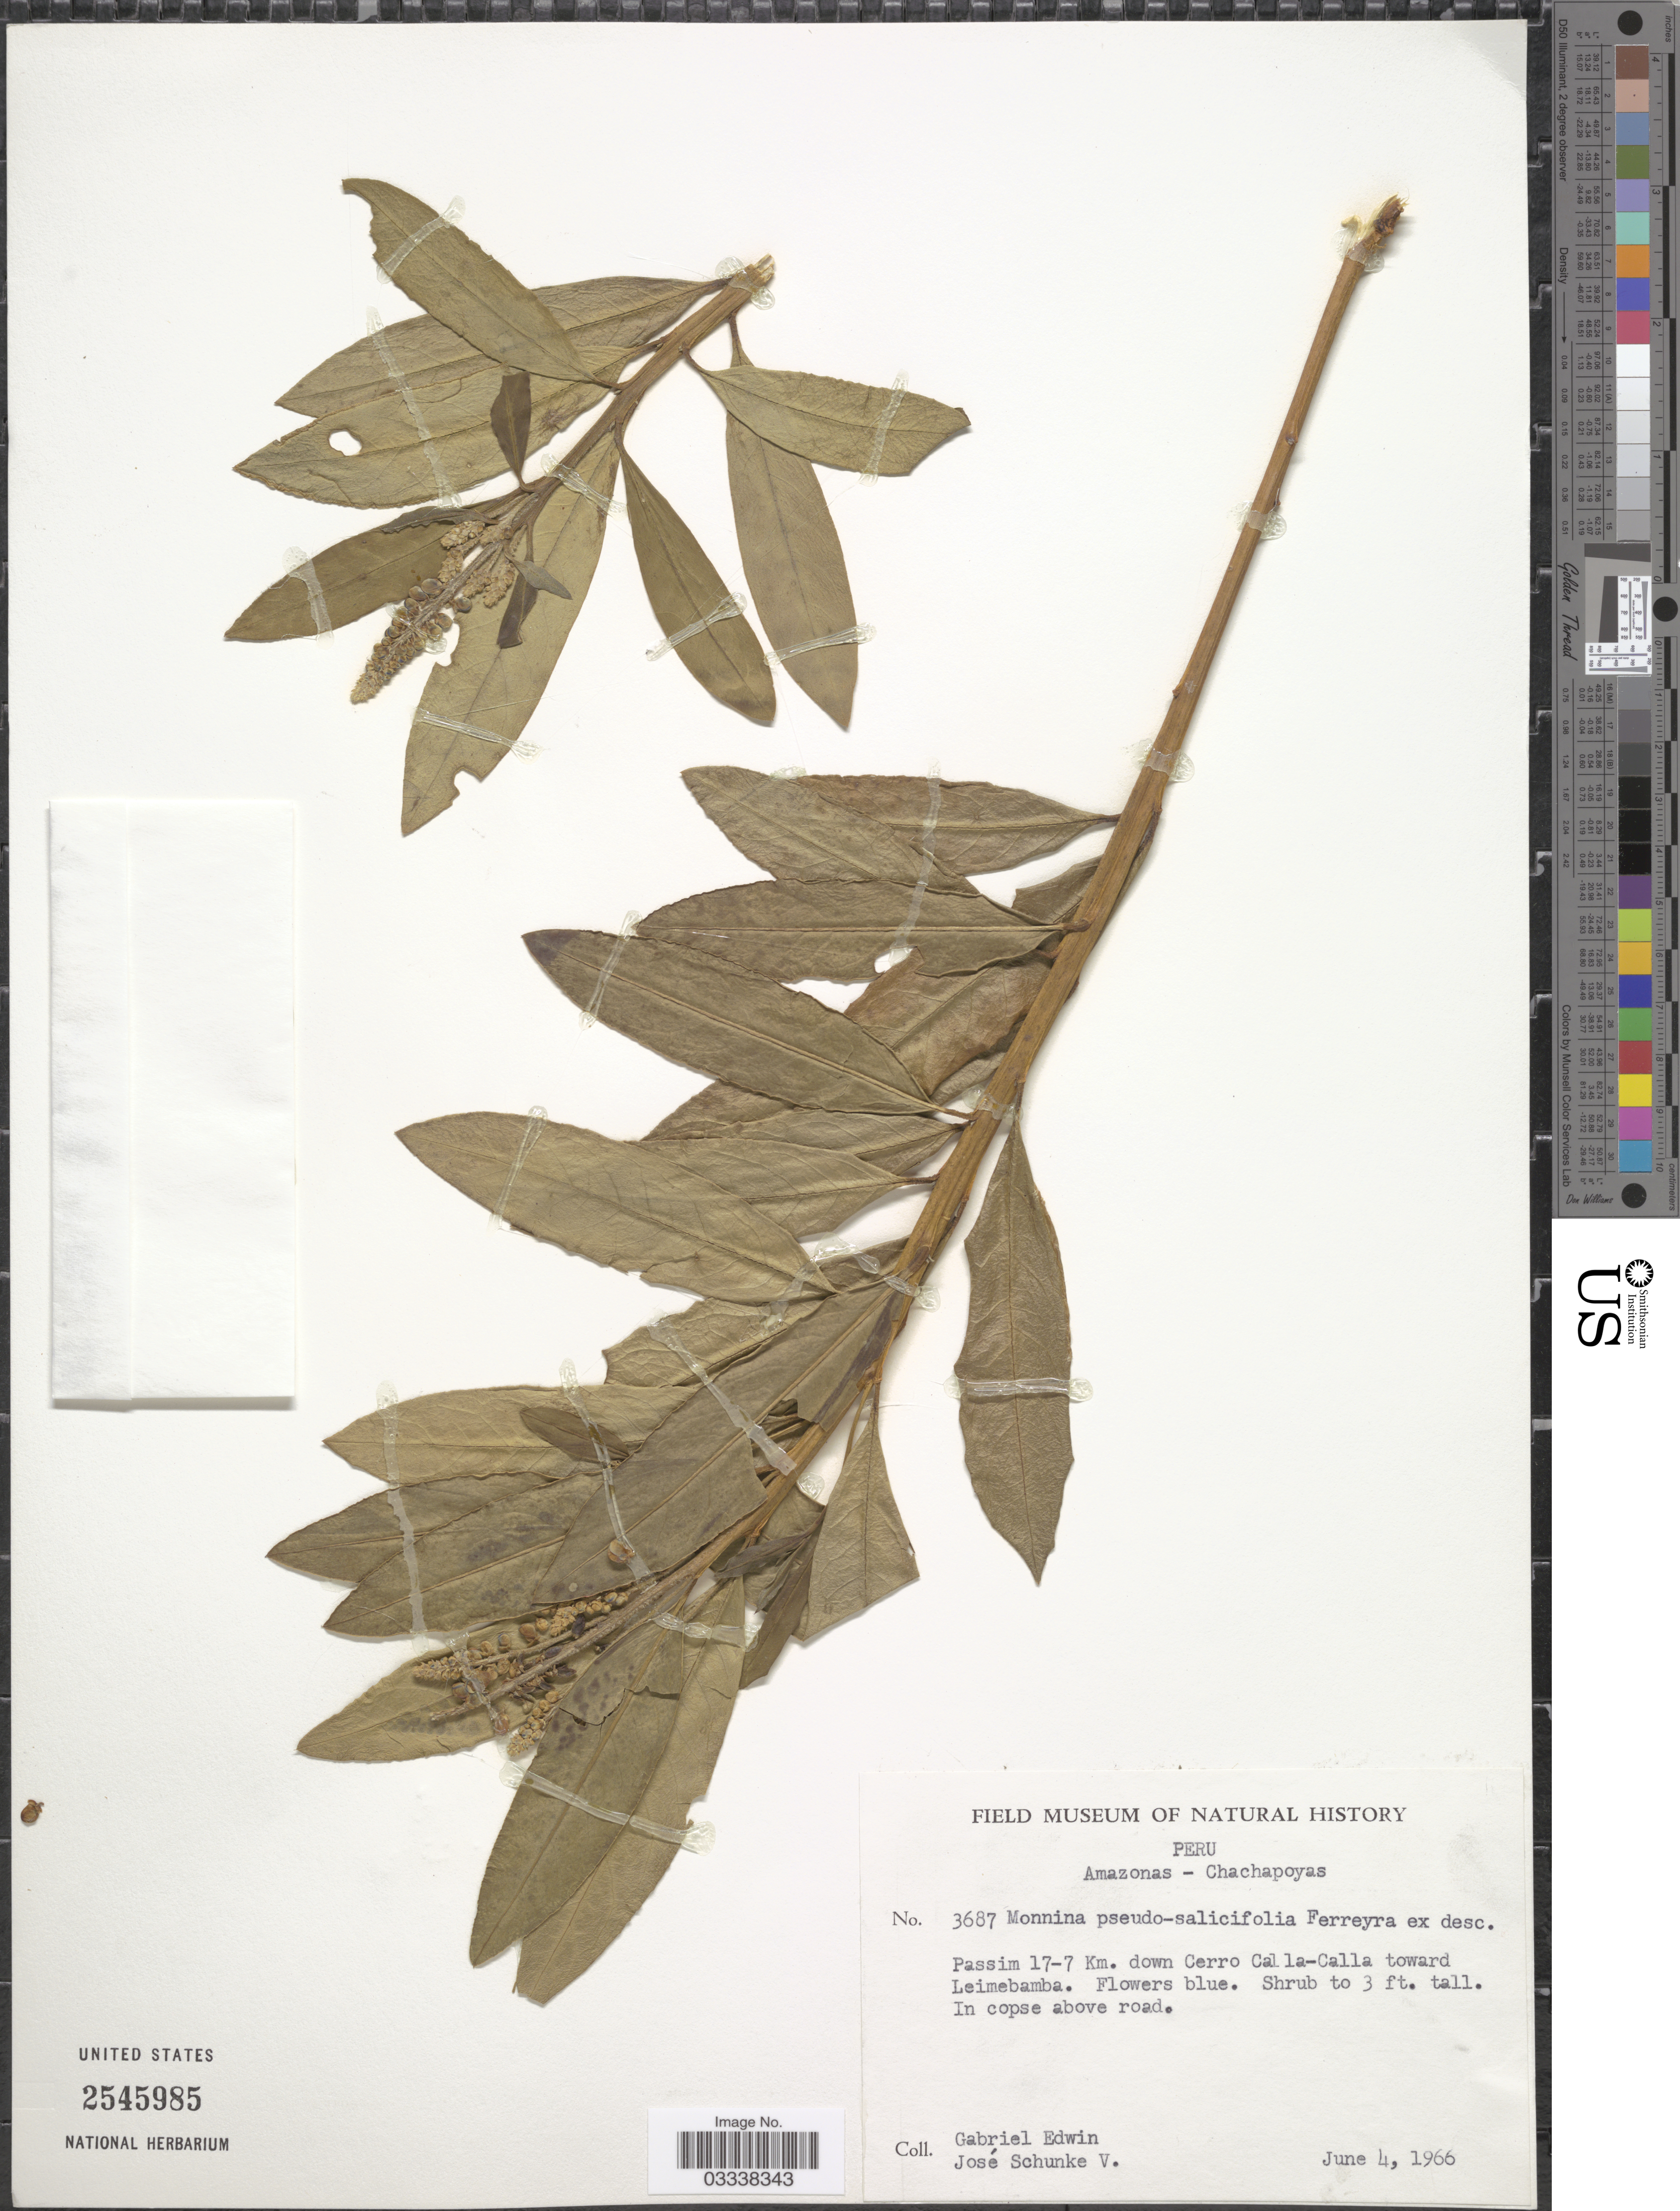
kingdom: Plantae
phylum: Tracheophyta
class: Magnoliopsida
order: Fabales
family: Polygalaceae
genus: Monnina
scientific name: Monnina pseudosalicifolia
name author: Ferreyra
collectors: G. Edwin & J. Schunke Vigo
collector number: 3687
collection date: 1966-06-04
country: Peru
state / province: Amazonas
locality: Amazonas - Chachapoyas. Passim 17-7 Km. down Cerro Cal la-Calla toward Leimebamba.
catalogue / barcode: US 2545985